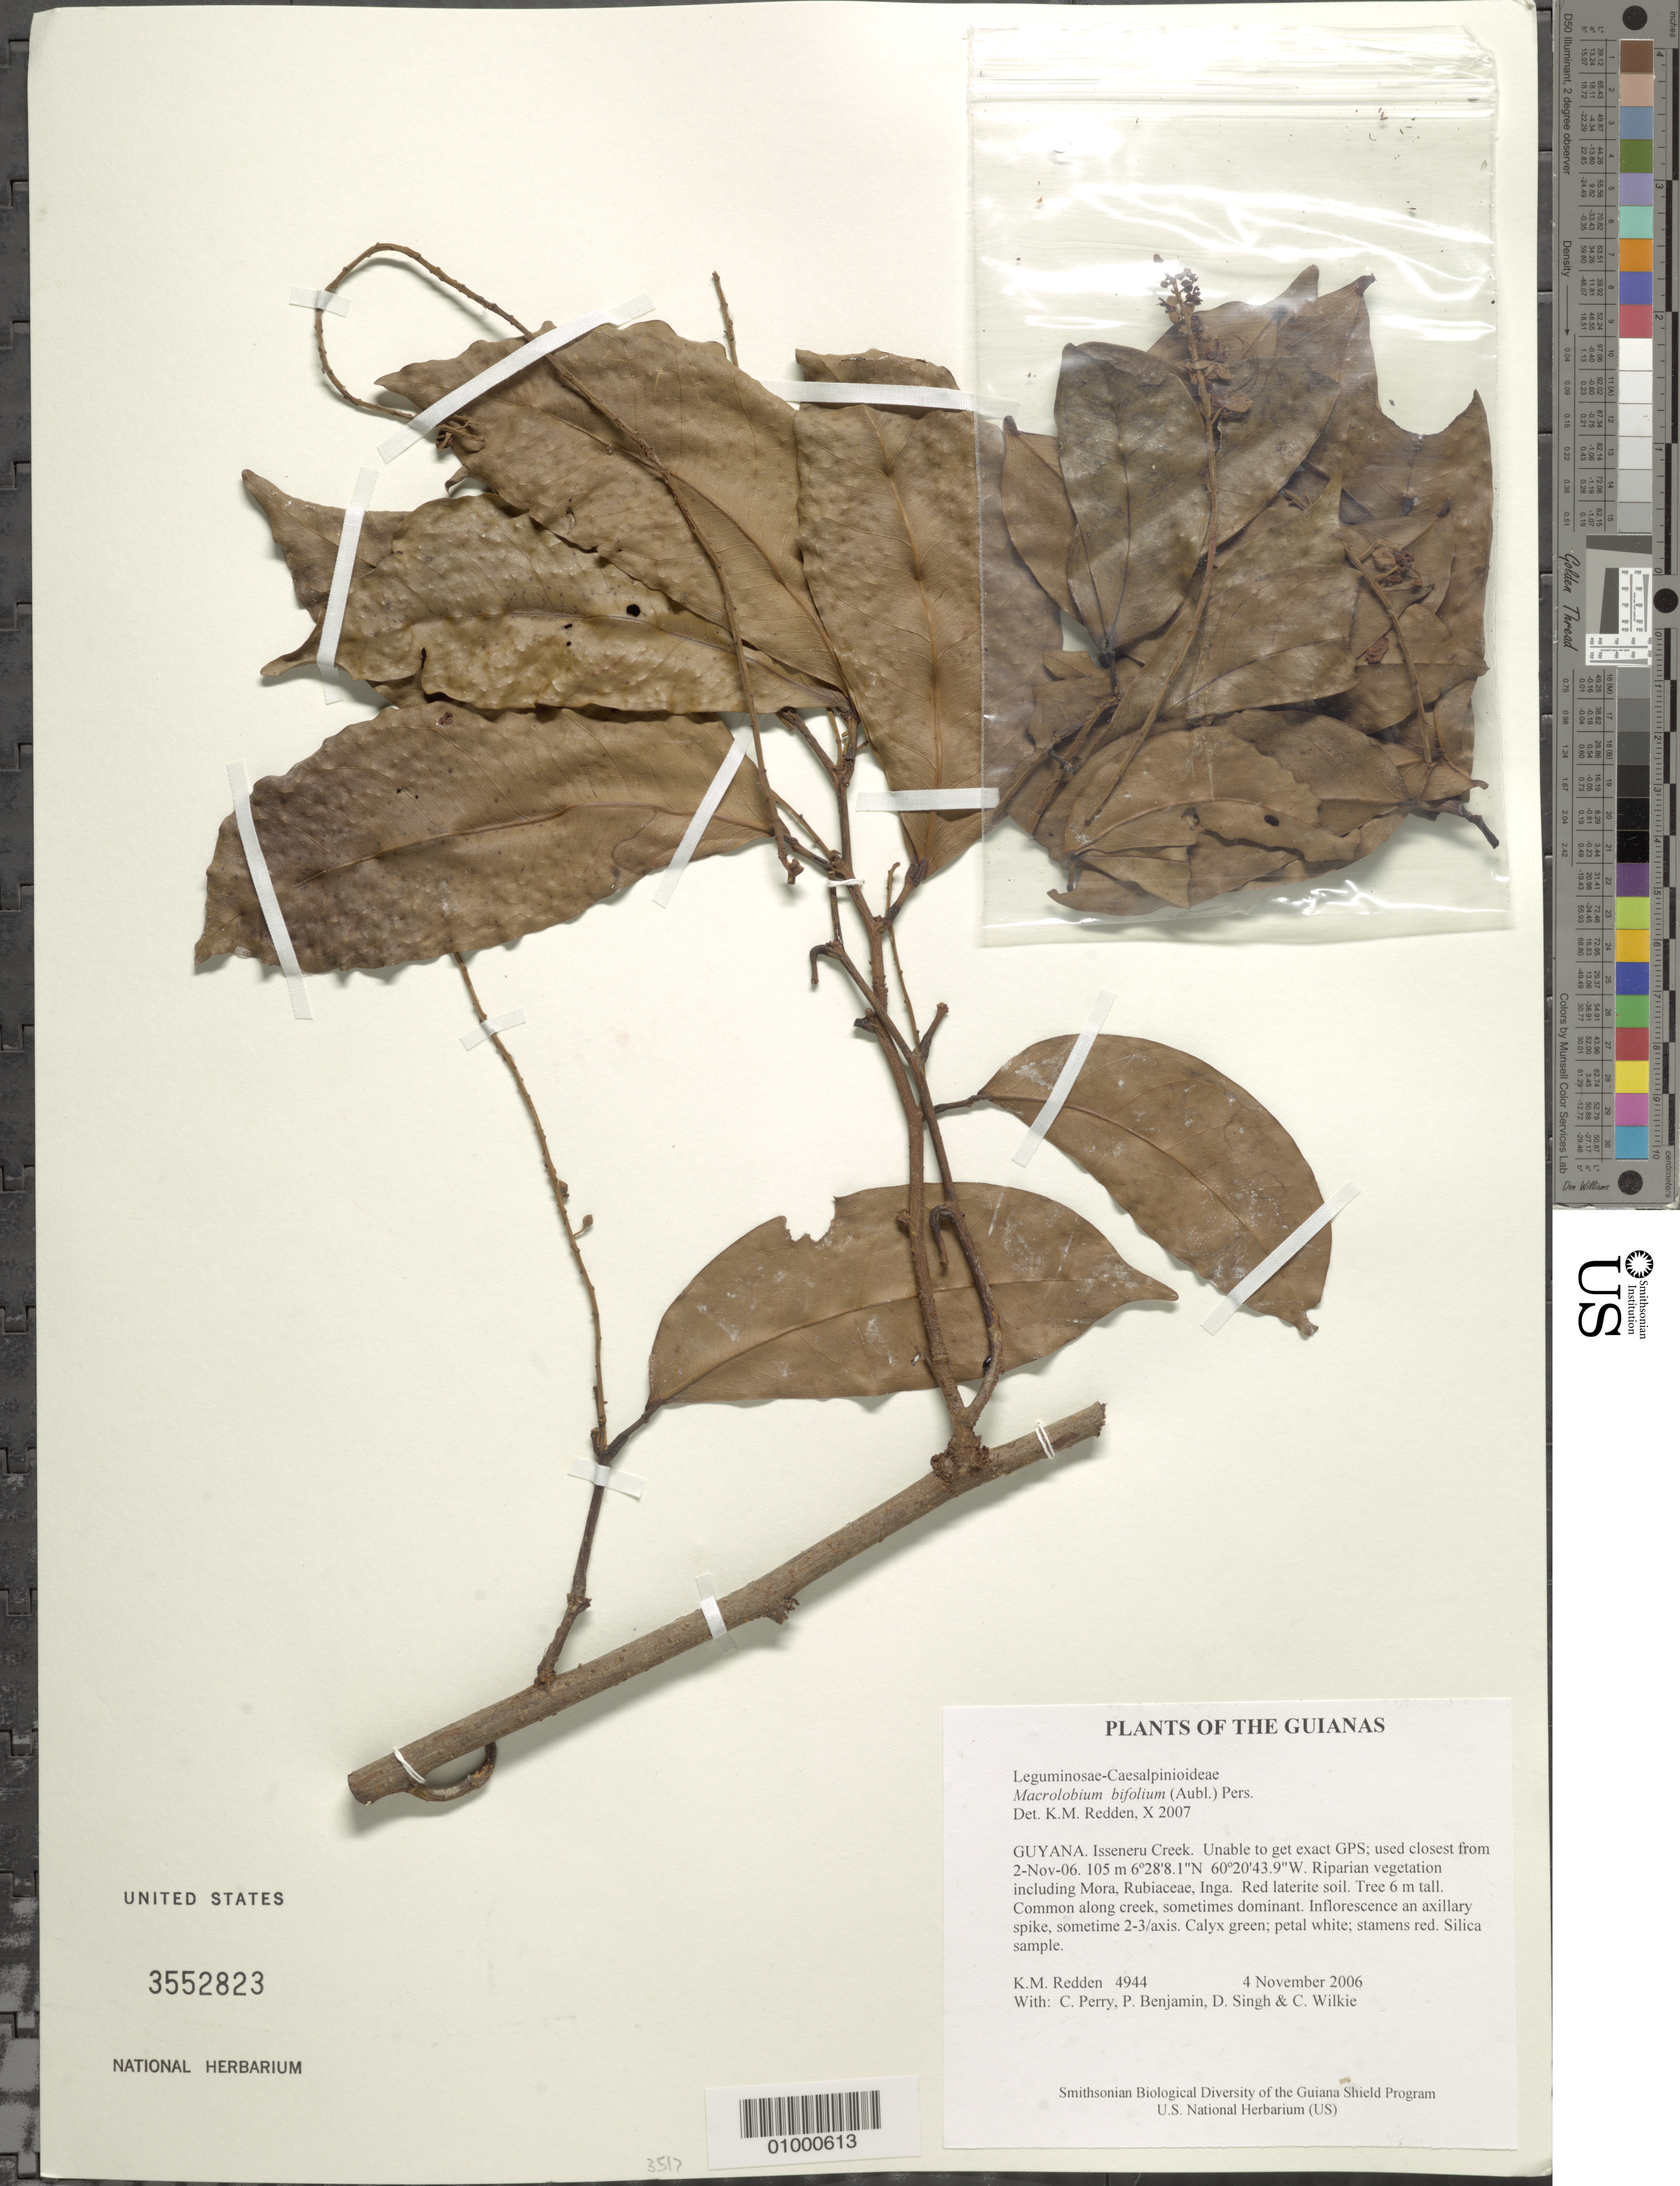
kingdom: Plantae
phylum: Tracheophyta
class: Magnoliopsida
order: Fabales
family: Fabaceae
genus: Macrolobium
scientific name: Macrolobium bifolium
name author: (Aubl.) Pers.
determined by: Redden, K. M.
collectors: K. M. Redden, C. Perry, P. Benjamin, D. Singh & C. Wilkie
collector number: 4944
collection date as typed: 4 November 2006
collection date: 2006-11-04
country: Guyana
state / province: Cuyuni-Mazaruni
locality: Isseneru Creek. Unable to get exact GPS; used closest from 2-Nov-06.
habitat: Riparian vegetation including Mora, Rubiaceae, Inga. Red laterite soil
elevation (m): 105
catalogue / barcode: US 3552823